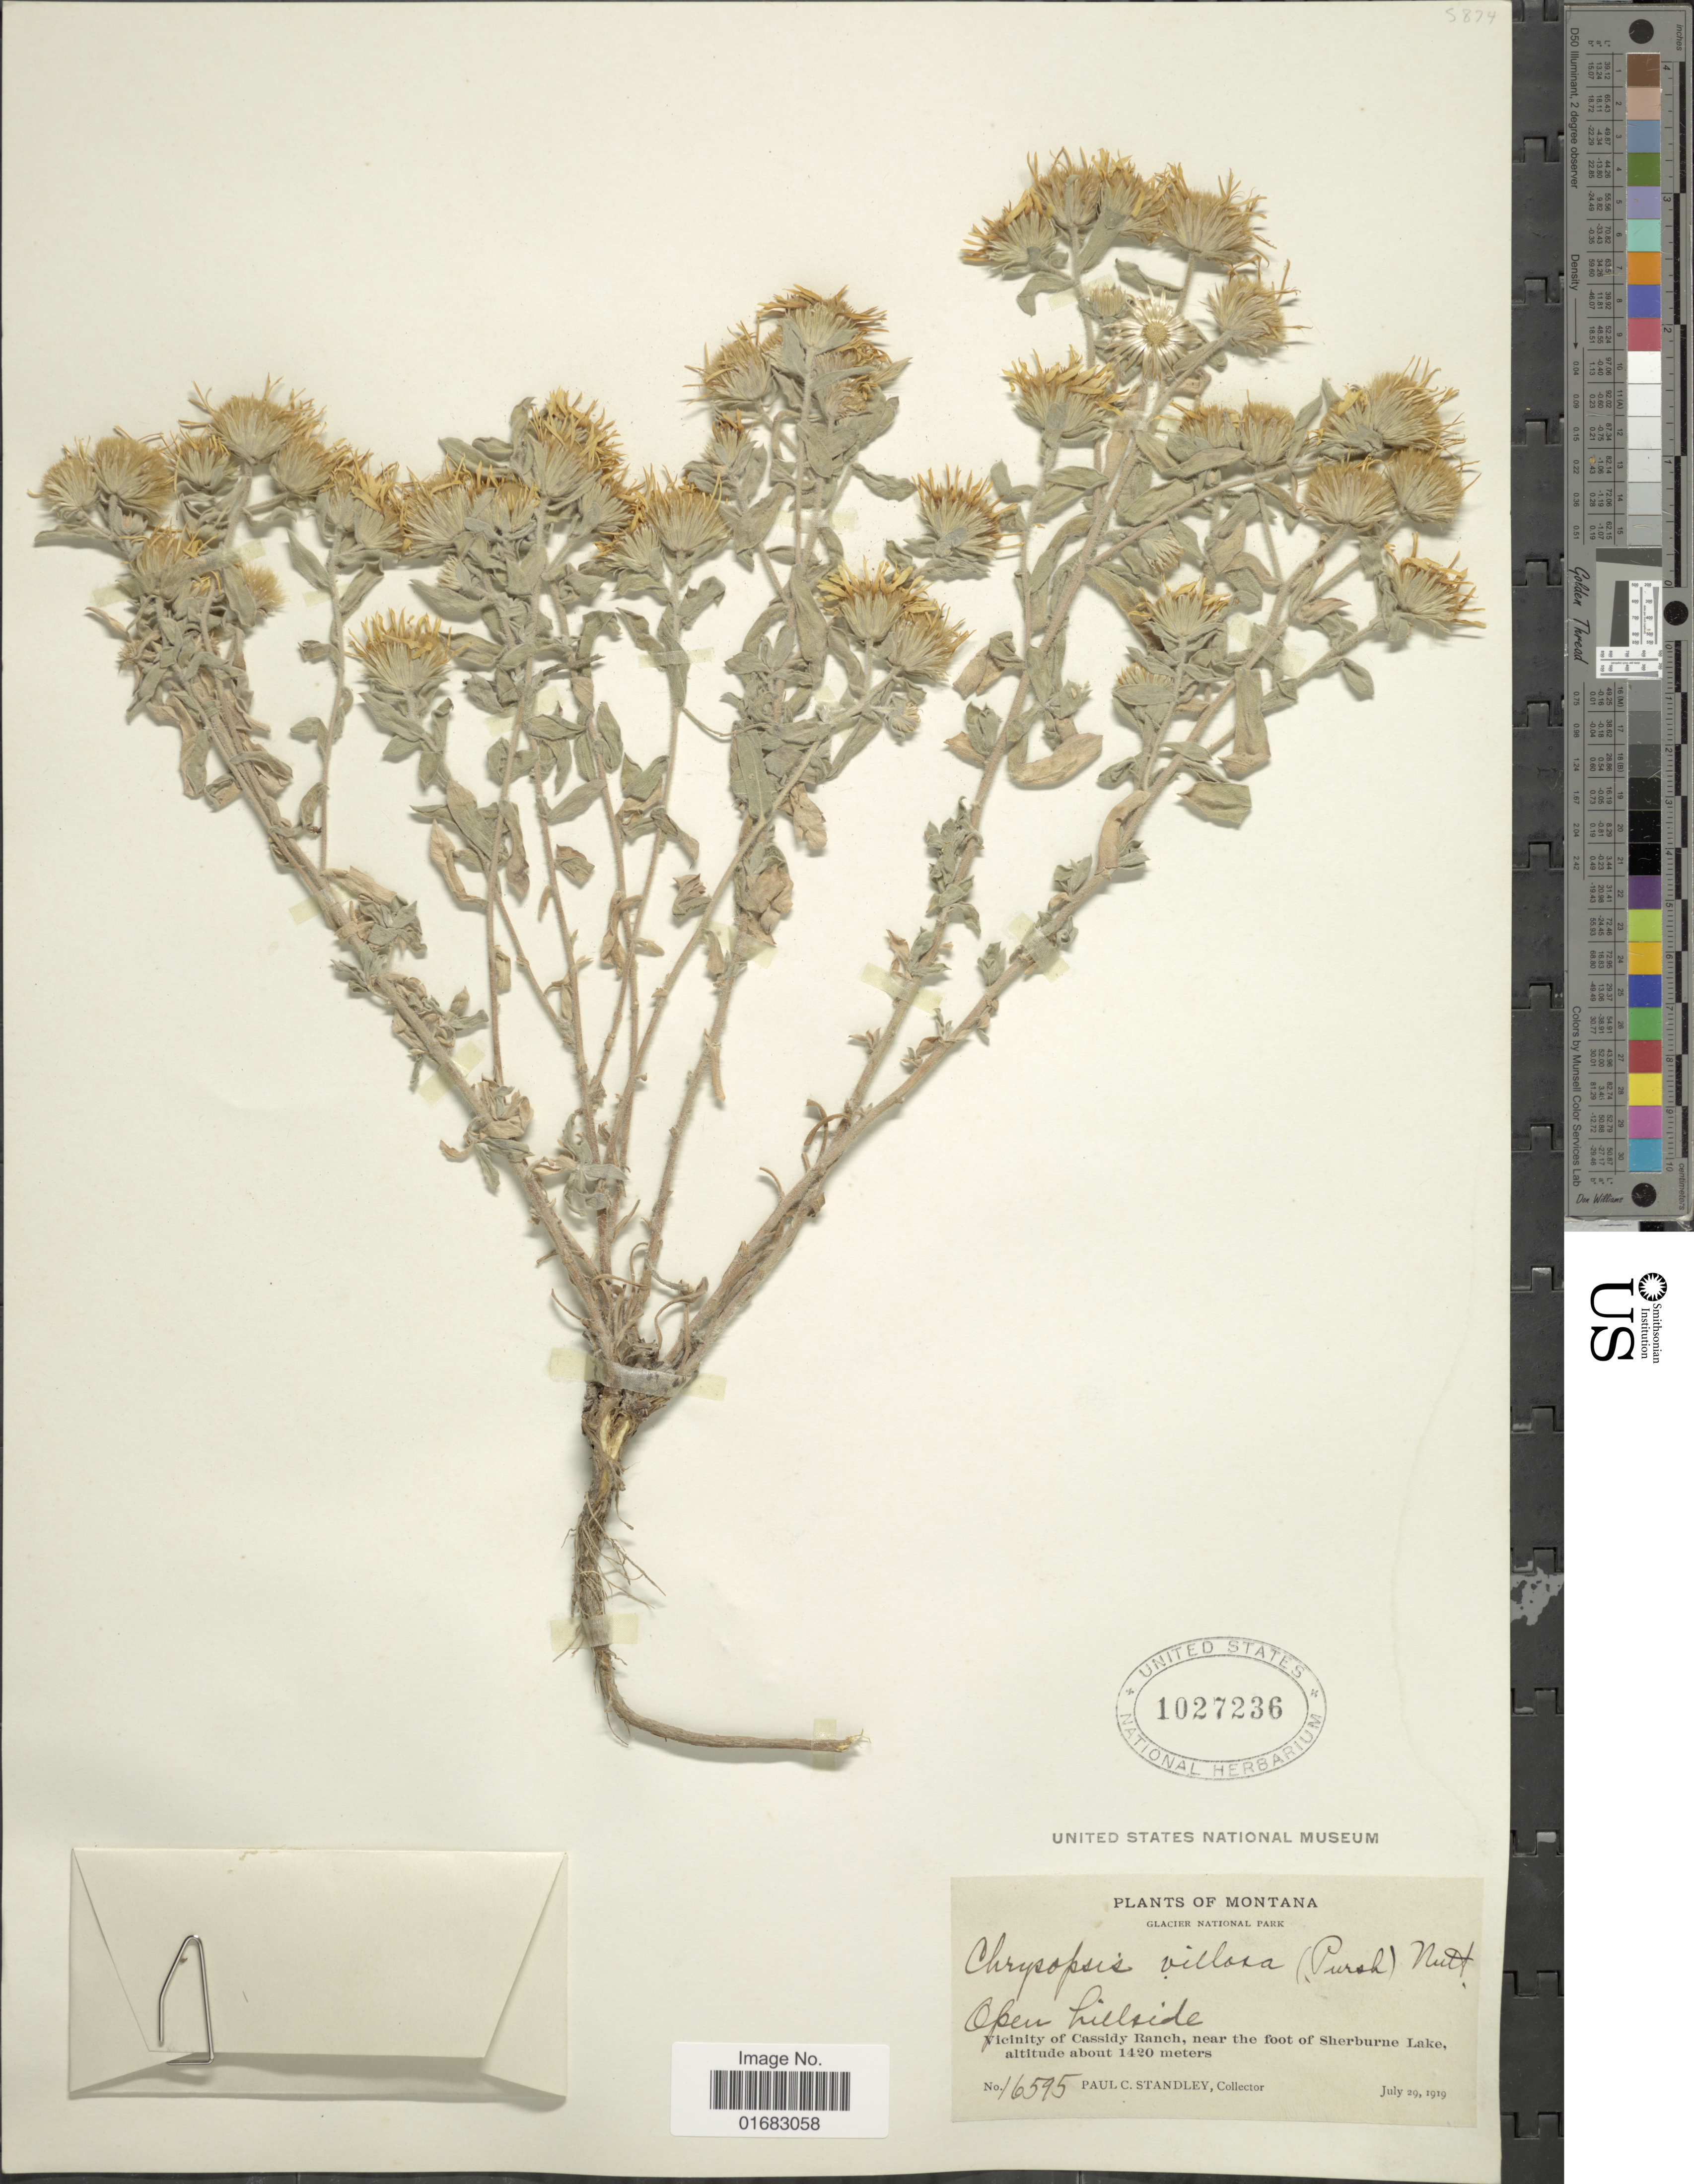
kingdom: Plantae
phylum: Tracheophyta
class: Magnoliopsida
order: Asterales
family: Asteraceae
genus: Heterotheca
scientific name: Heterotheca villosa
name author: (Pursh) Shinners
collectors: P. C. Standley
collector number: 16595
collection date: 1919-07-29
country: United States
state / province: Montana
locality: Montana. Glacier National Park. Vicinity of Cassidy Ranch, near the foot of Sherburne Lake. Open hillside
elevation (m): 1420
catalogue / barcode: US 1027236